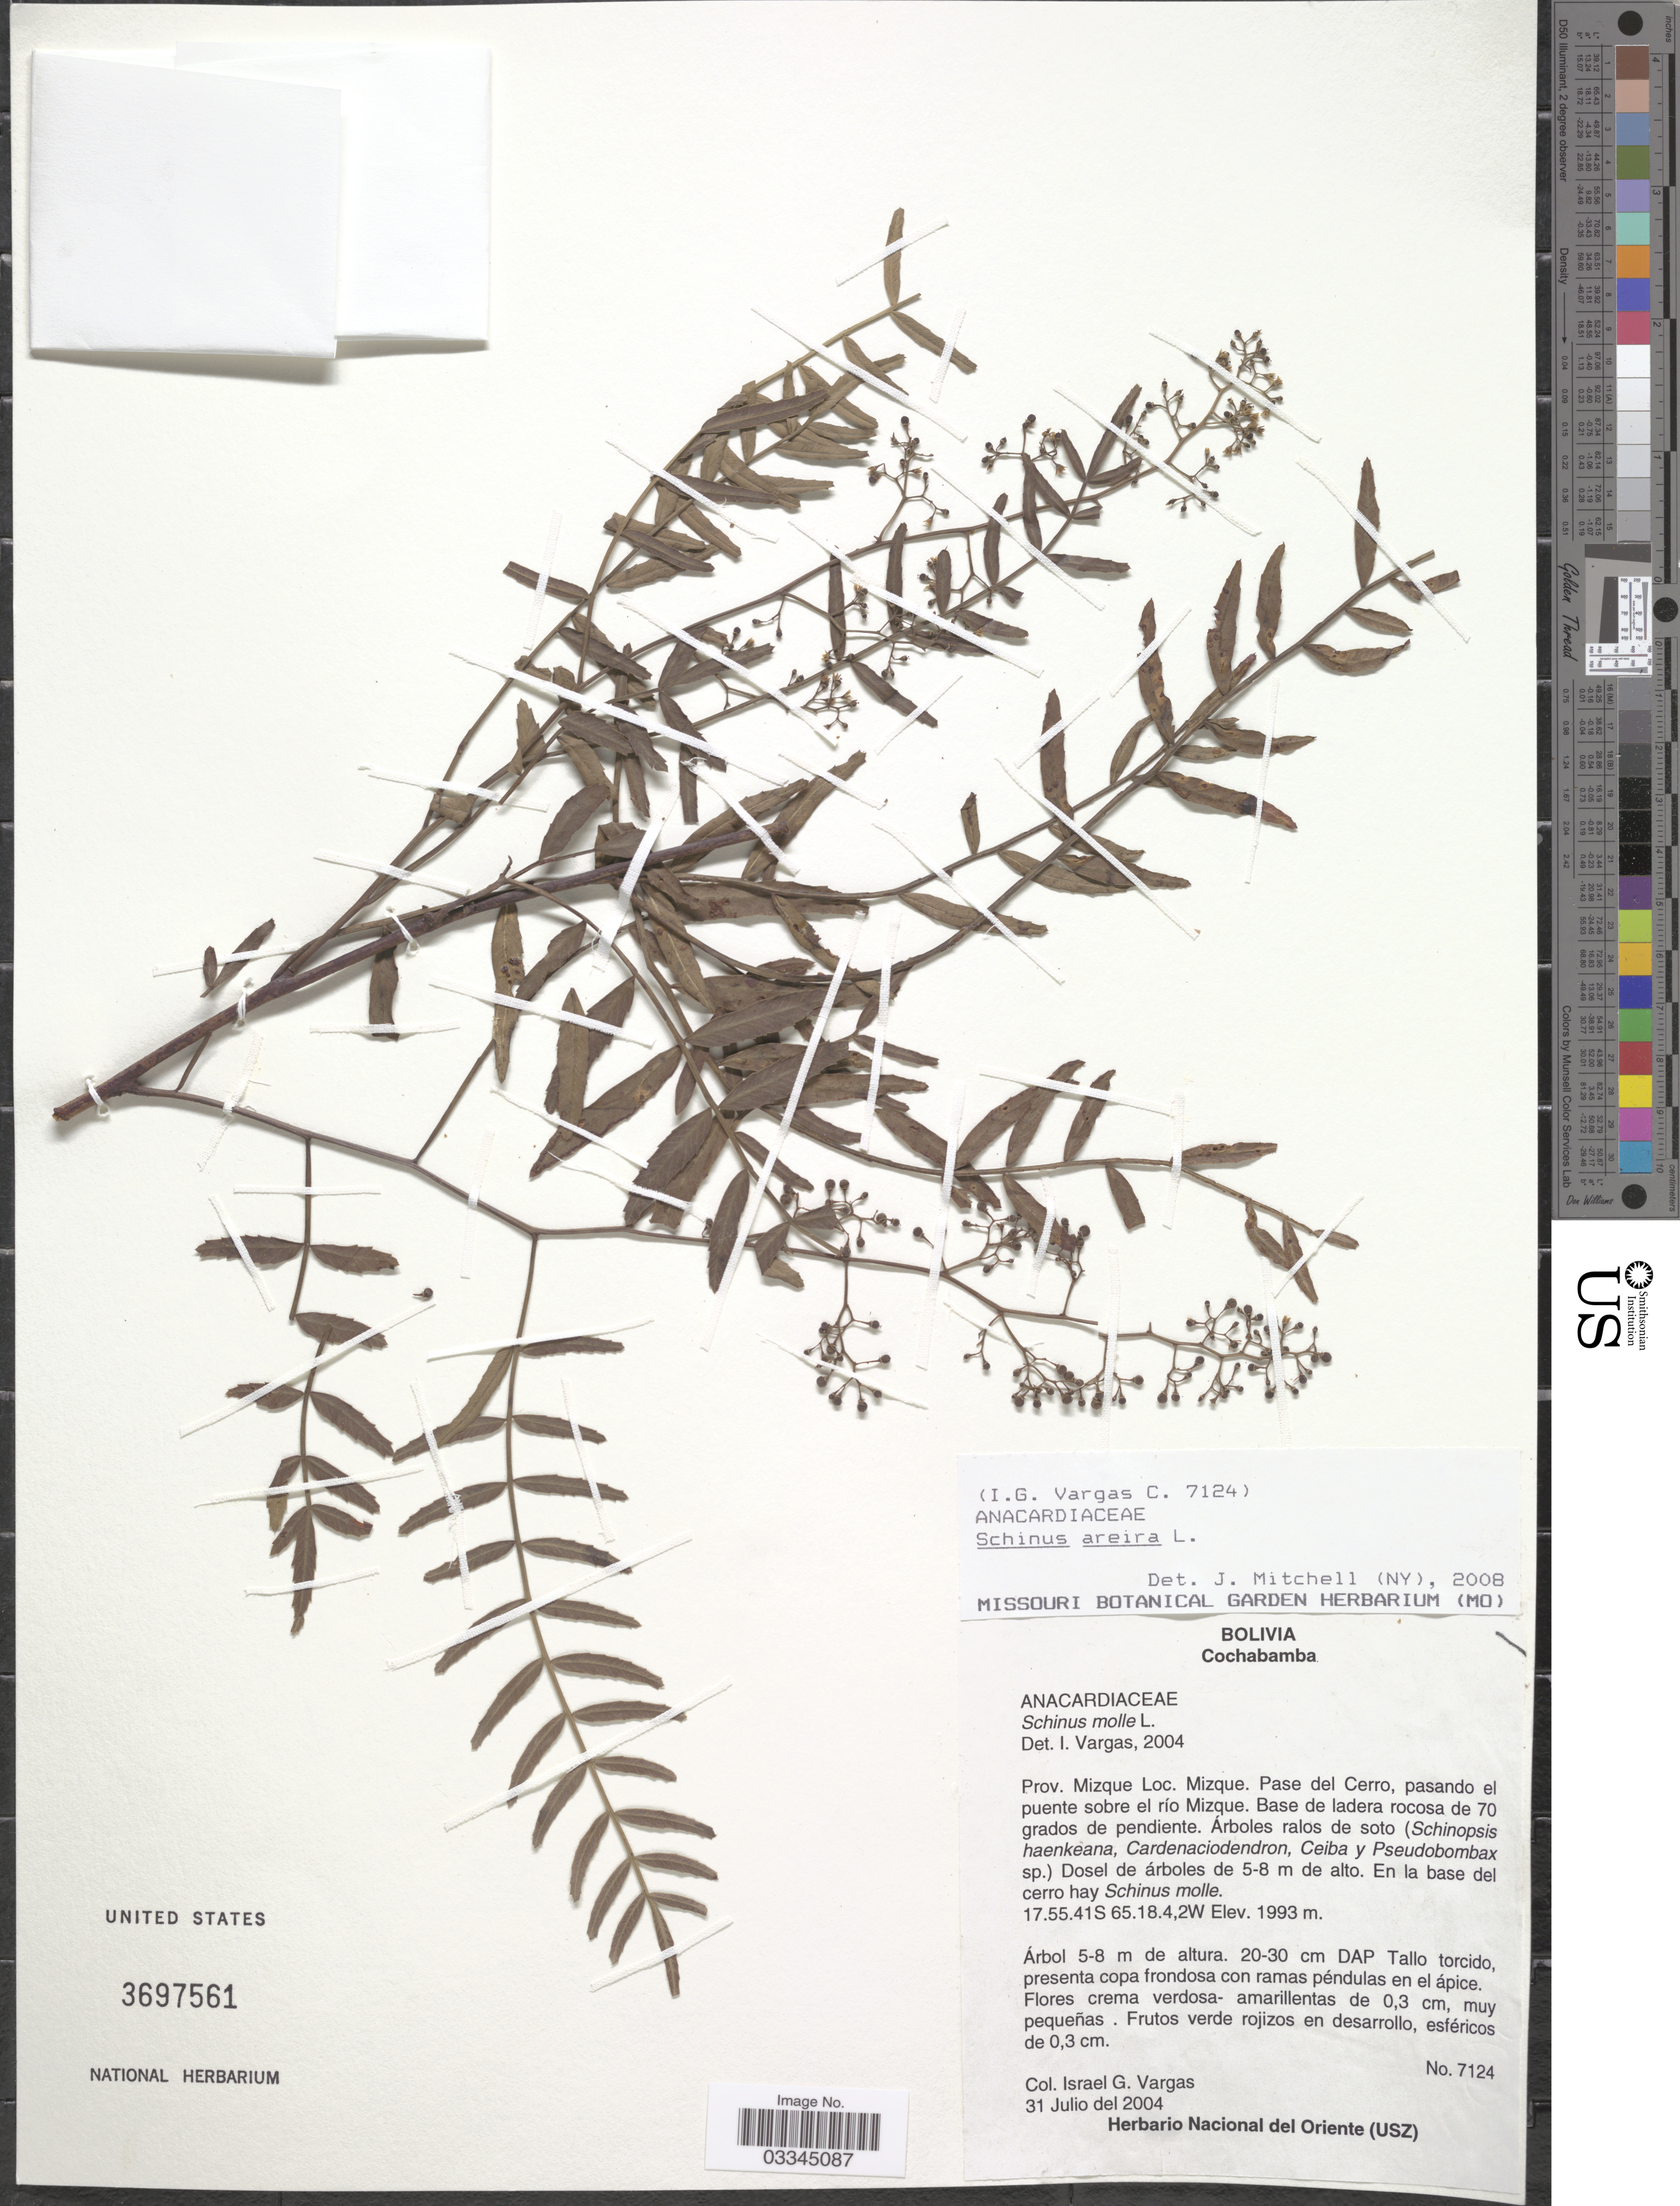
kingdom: Plantae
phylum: Tracheophyta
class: Magnoliopsida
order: Sapindales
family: Anacardiaceae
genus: Schinus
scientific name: Schinus areira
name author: L.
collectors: I. Vargas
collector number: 7124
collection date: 2004-07-31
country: Bolivia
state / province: Cochabamba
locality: Prov. Mizque, Mizque. Pase del Cerro, pasando el puente sobre el río Mizque.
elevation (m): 1993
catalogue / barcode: US 3697561